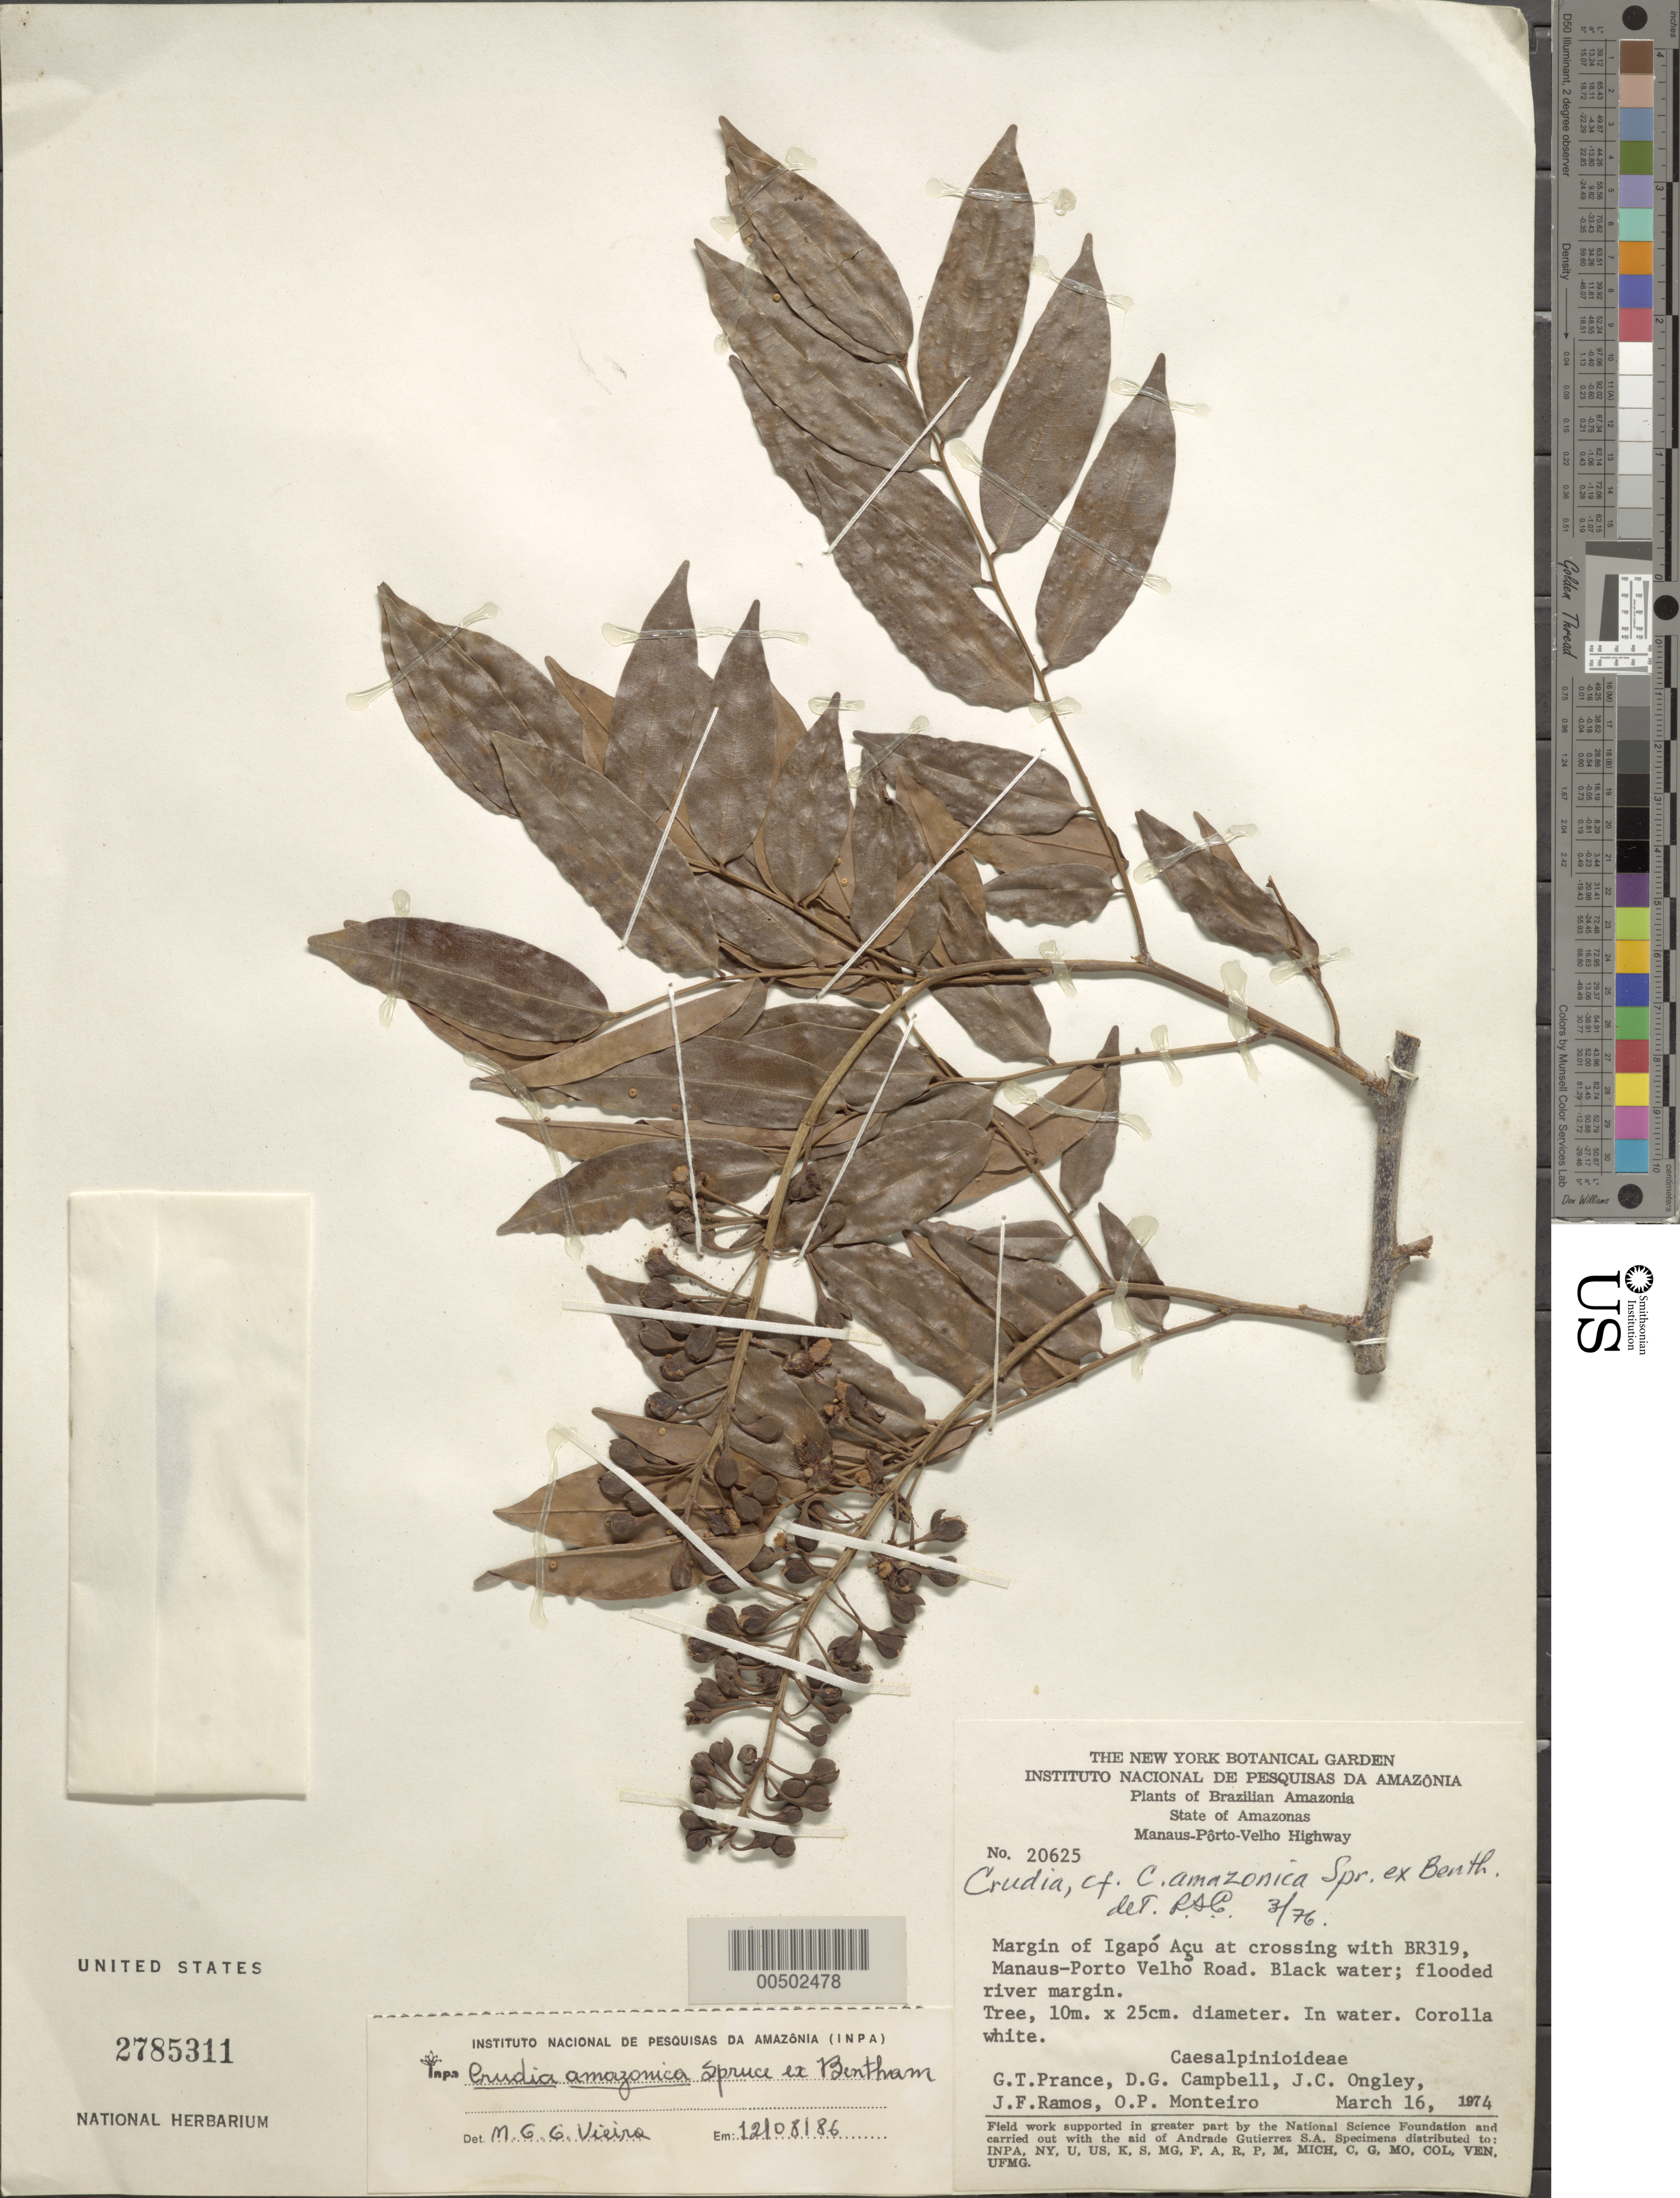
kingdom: Plantae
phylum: Tracheophyta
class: Magnoliopsida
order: Fabales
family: Fabaceae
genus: Crudia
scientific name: Crudia amazonica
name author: Spruce ex Benth.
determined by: Cowan, R. S.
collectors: G. T. Prance, E. G. Campbell, J. C. Ongley, J. F. Ramos & O. P. Monteiro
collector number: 20625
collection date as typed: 16 Mar 1974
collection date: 1974-03-16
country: Brazil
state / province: Amazonas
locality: Margin of igarape acu at crossing with br319, manaus - porto velho rd.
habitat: Black water; flooded river margin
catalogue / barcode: US 2785311